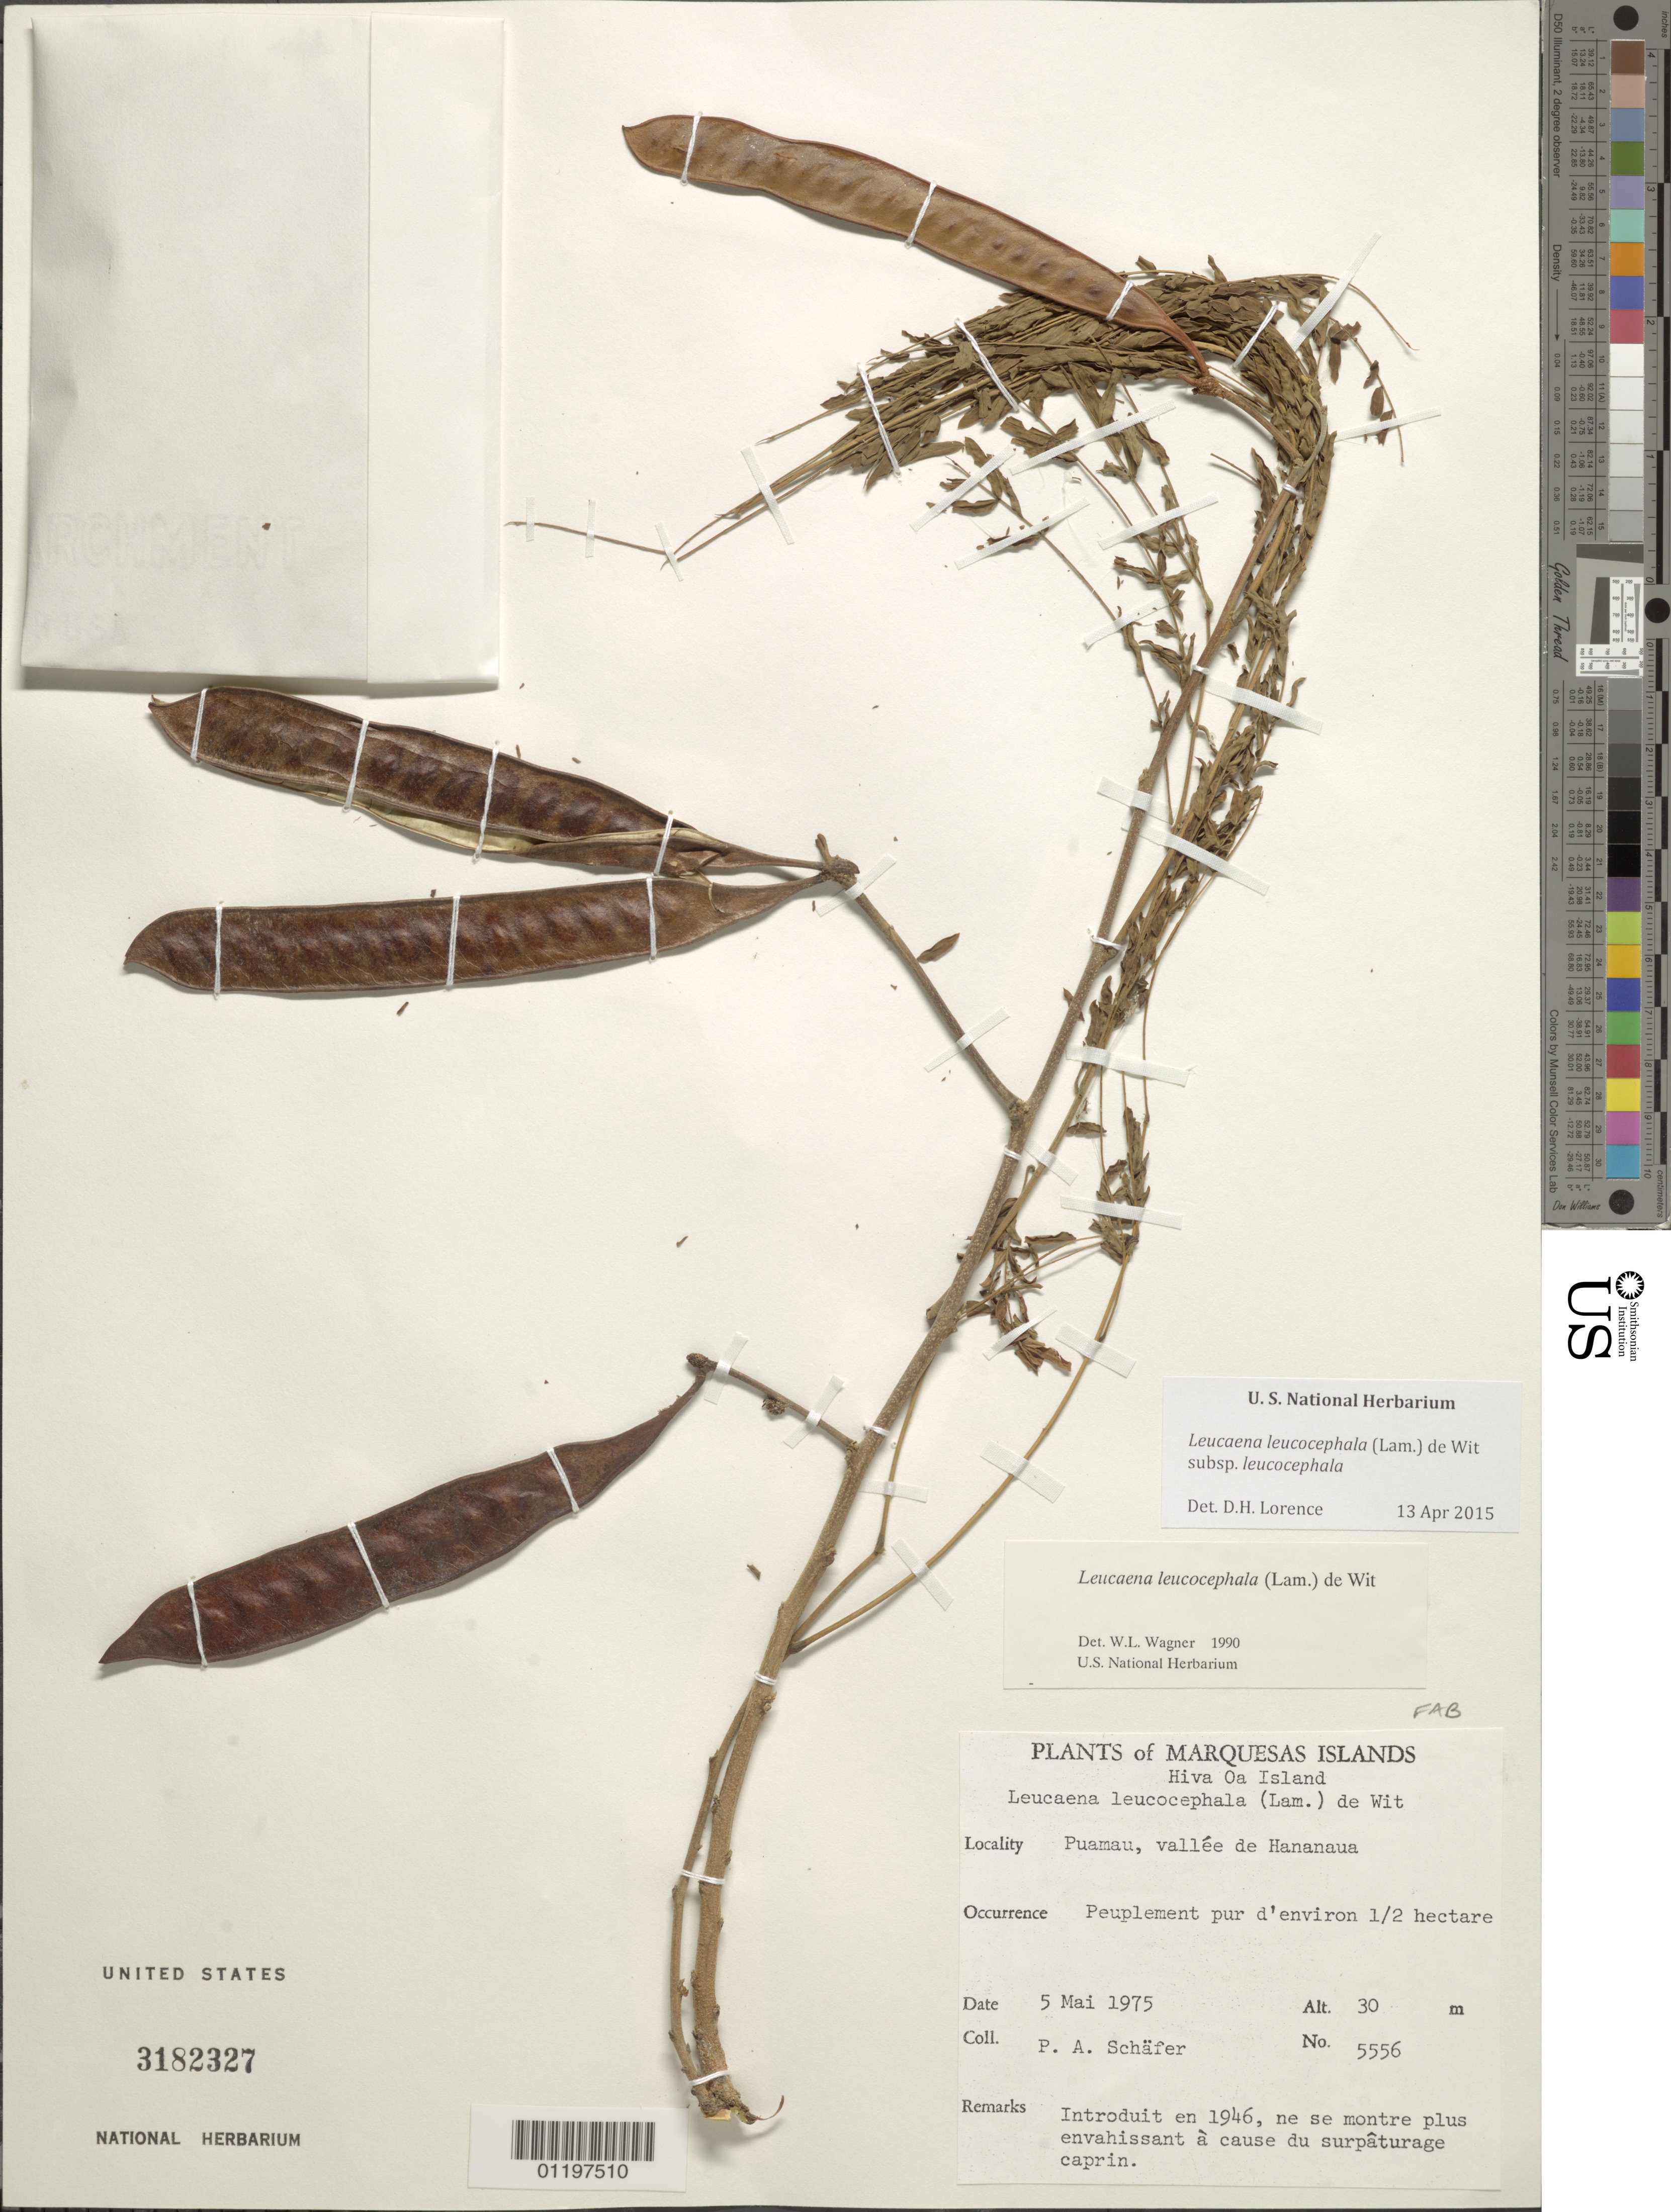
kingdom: Plantae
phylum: Tracheophyta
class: Magnoliopsida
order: Fabales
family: Fabaceae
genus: Leucaena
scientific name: Leucaena leucocephala subsp. leucocephala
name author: (Lam.) de Wit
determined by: Lorence, David H., (PTBG), National Tropical Botanical Garden (UNITED STATES)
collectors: P. A. Schäfer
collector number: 5556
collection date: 1975-05-05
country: French Polynesia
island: Hiva Oa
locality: Puamau, callée de Hananaua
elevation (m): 30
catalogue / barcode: US 3182327